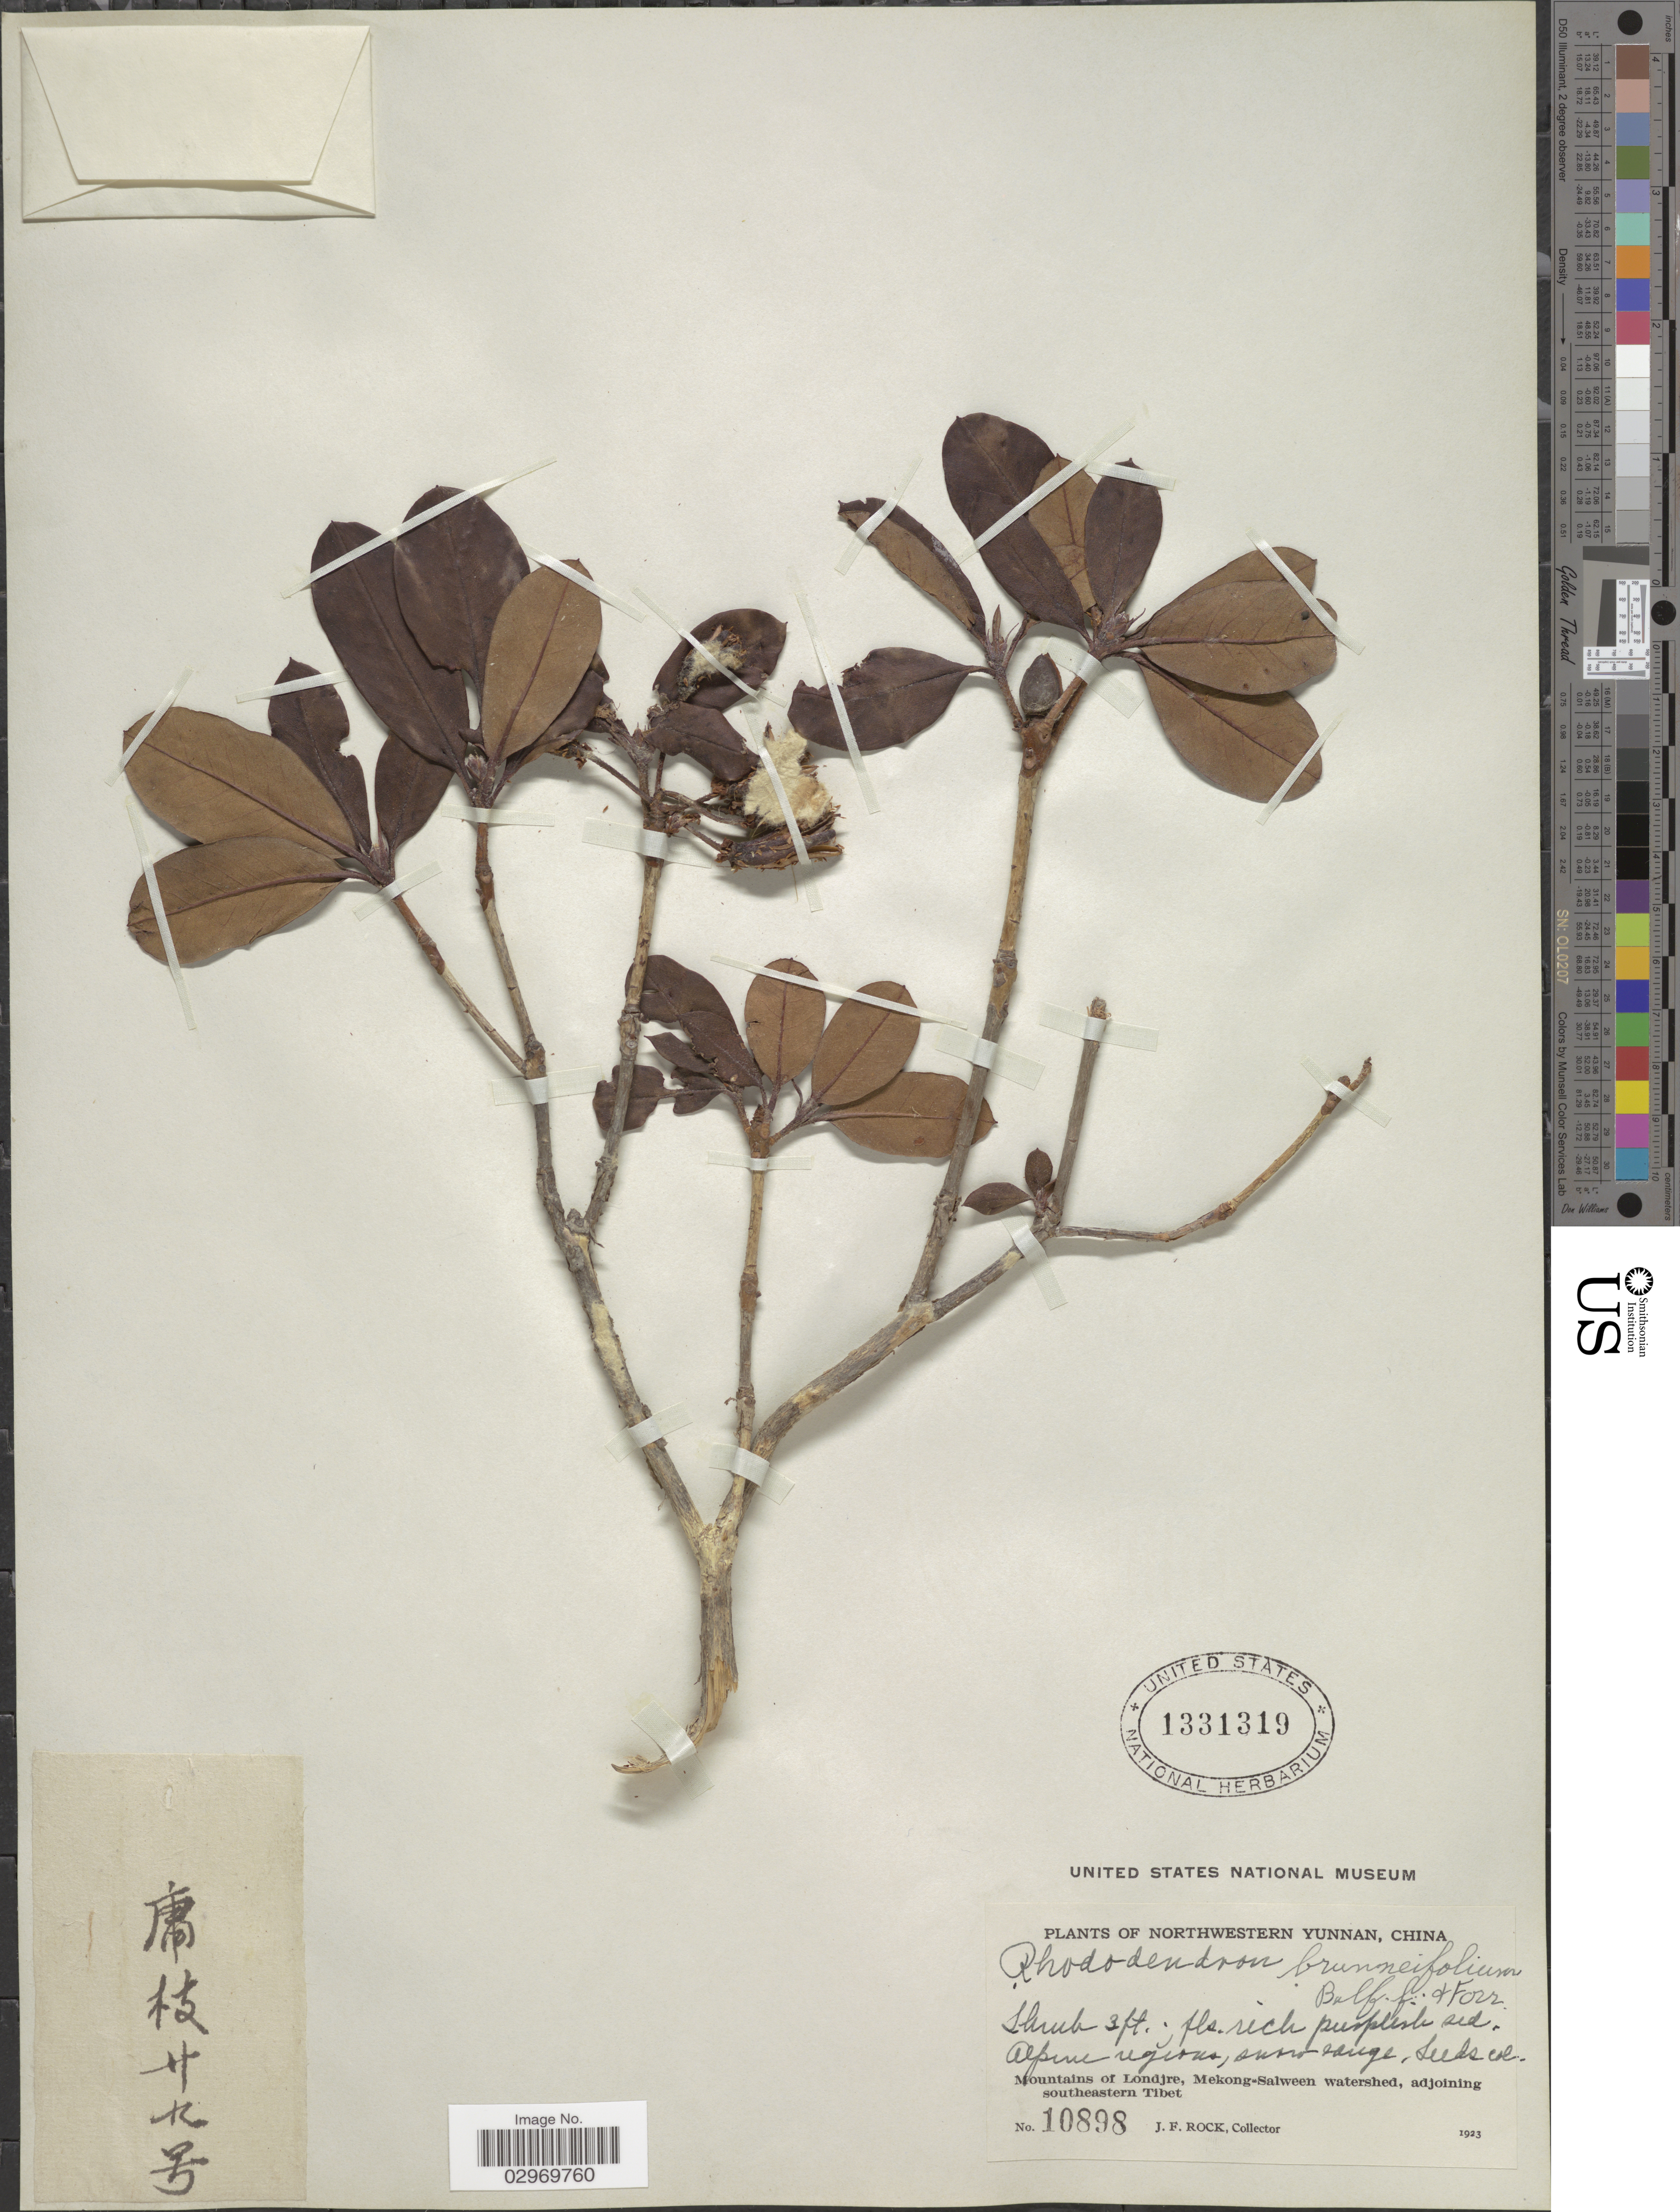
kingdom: Plantae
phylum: Tracheophyta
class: Magnoliopsida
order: Ericales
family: Ericaceae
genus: Rhododendron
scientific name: Rhododendron brunneifolium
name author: Balf. f. & Forrest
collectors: J. Rock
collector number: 10898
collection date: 1923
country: China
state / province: Yunnan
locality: Northwestern Yunnan. Alpine regions, snow range. Mountains of Londjre, Mekong-Salween watershed, adjoining southeastern Tibet.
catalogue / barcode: US 1331319